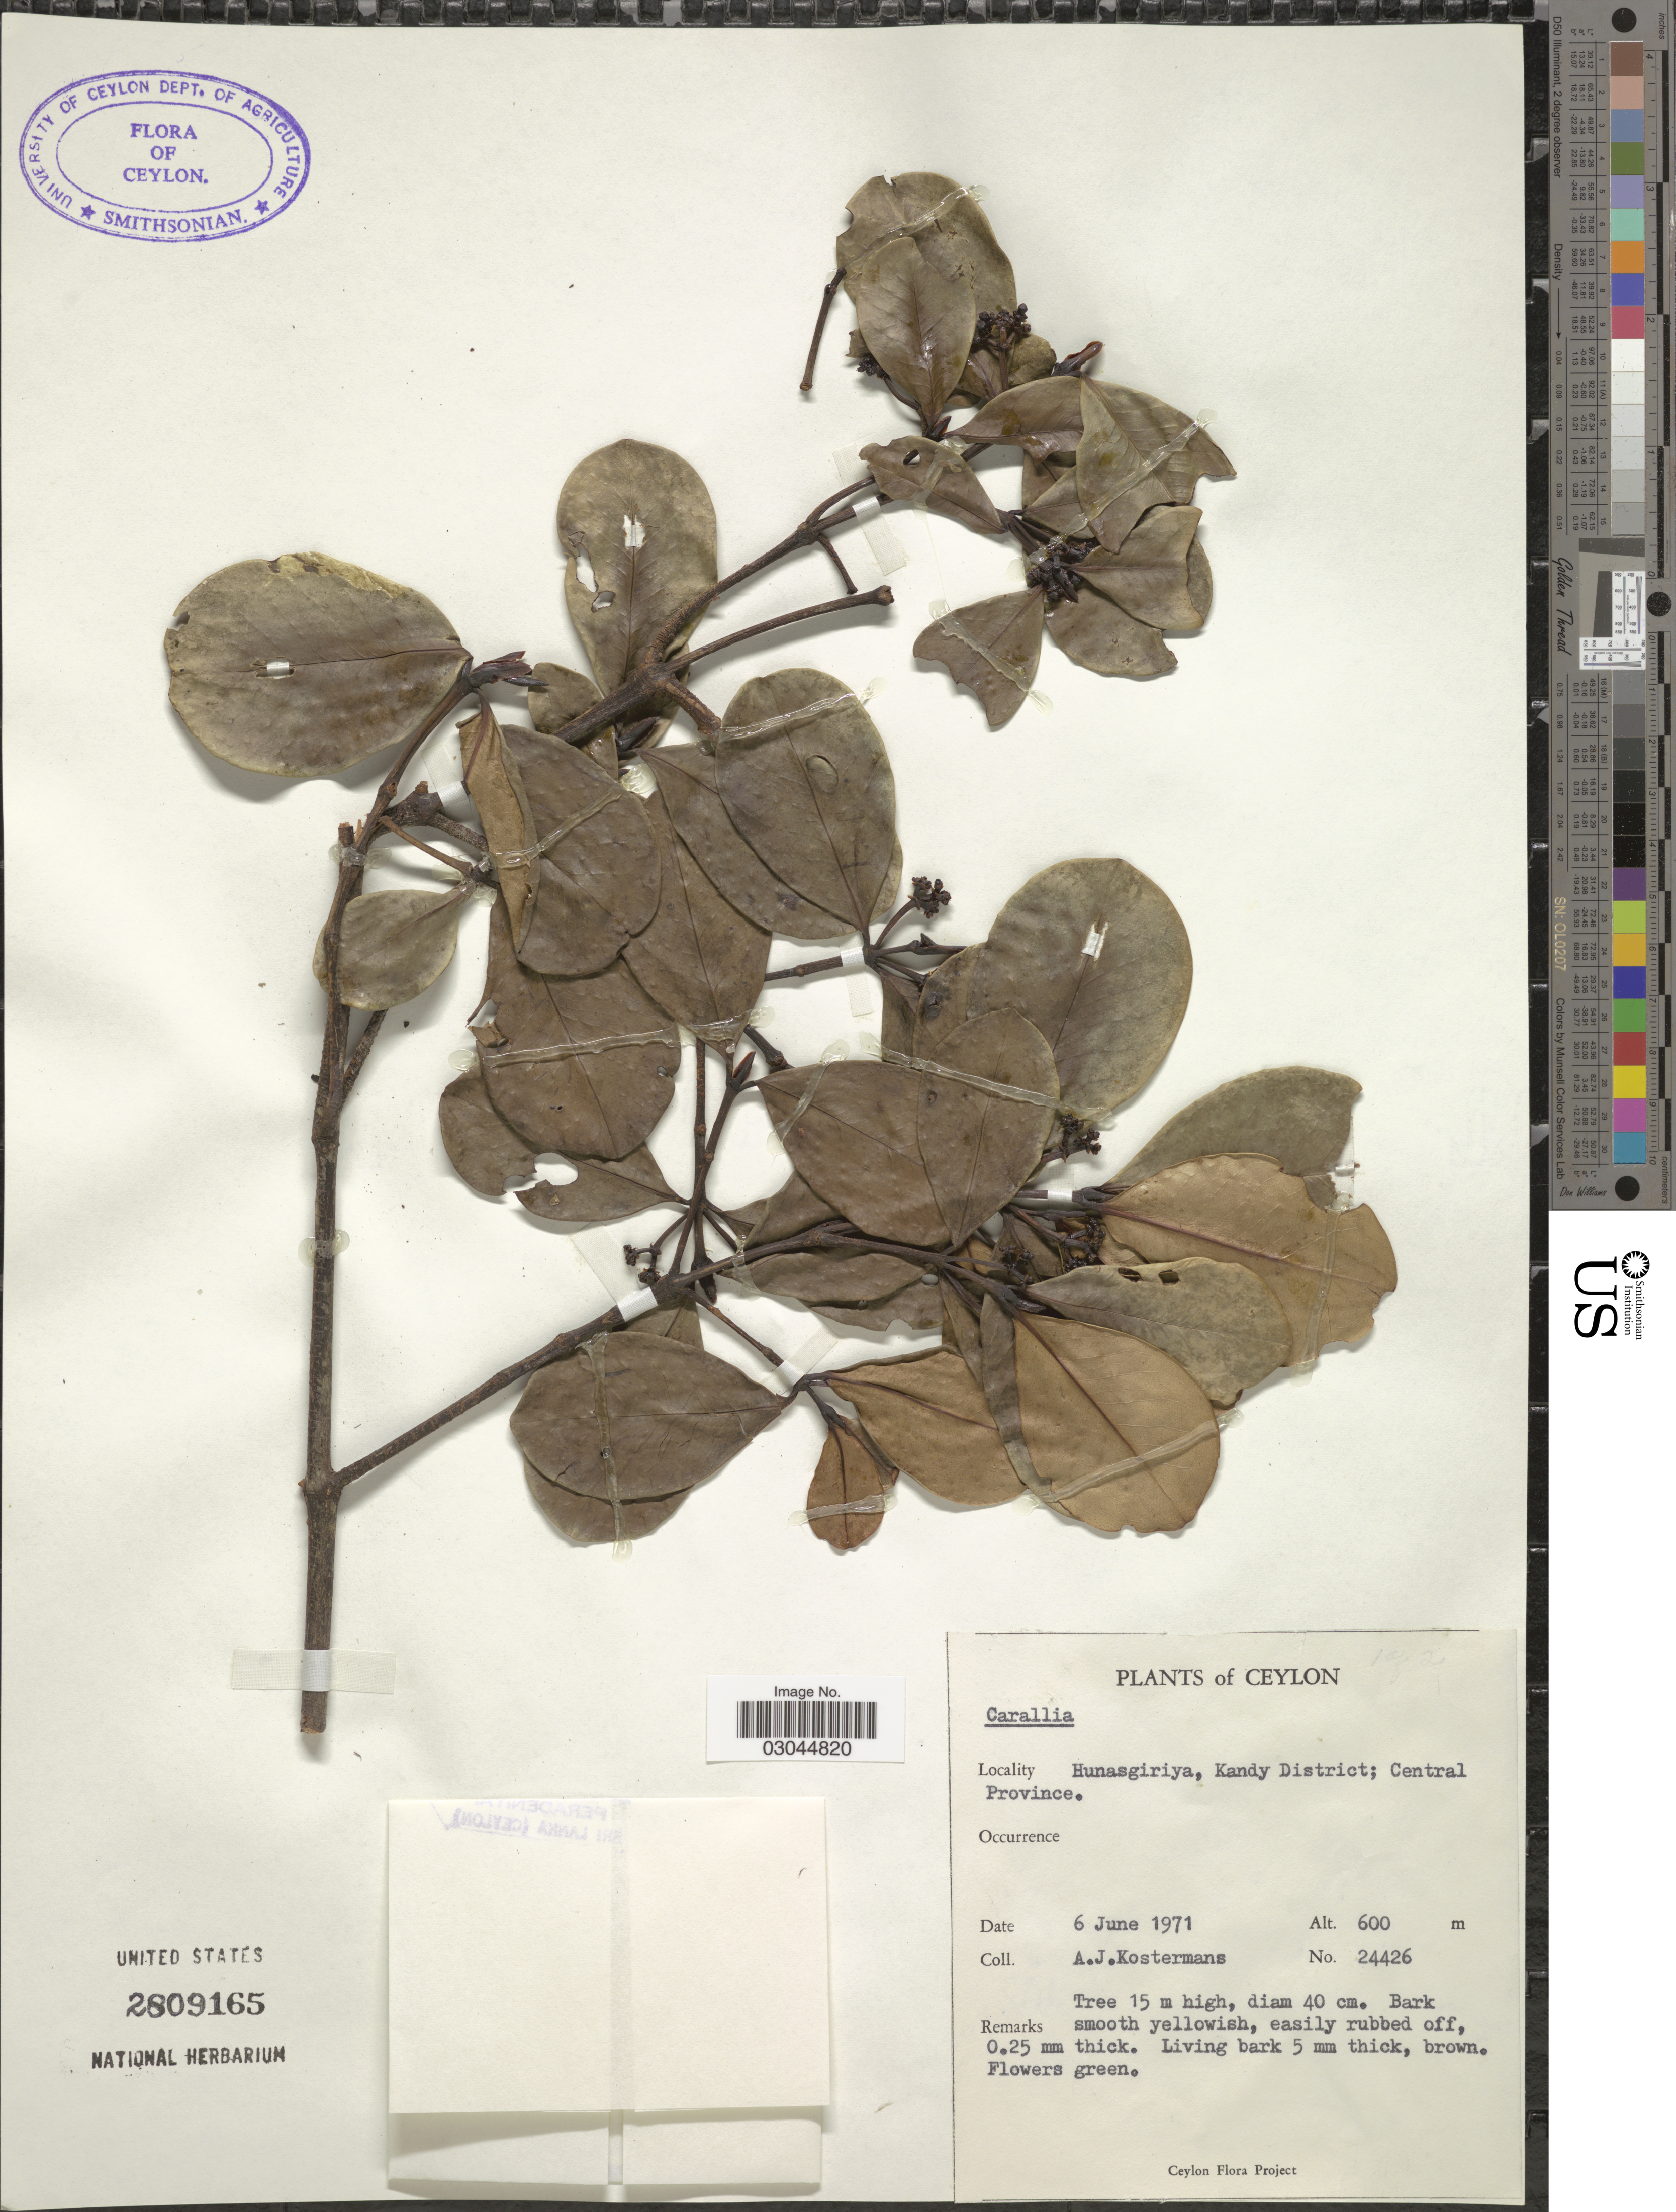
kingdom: Plantae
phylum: Tracheophyta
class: Magnoliopsida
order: Malpighiales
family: Rhizophoraceae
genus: Carallia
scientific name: Carallia sp.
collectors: A. J. G. Kostermans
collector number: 24426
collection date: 1971-06-06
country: Sri Lanka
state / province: Central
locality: Ceylon. Hunasgiriya, Kandy District.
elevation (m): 600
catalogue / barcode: US 2809165